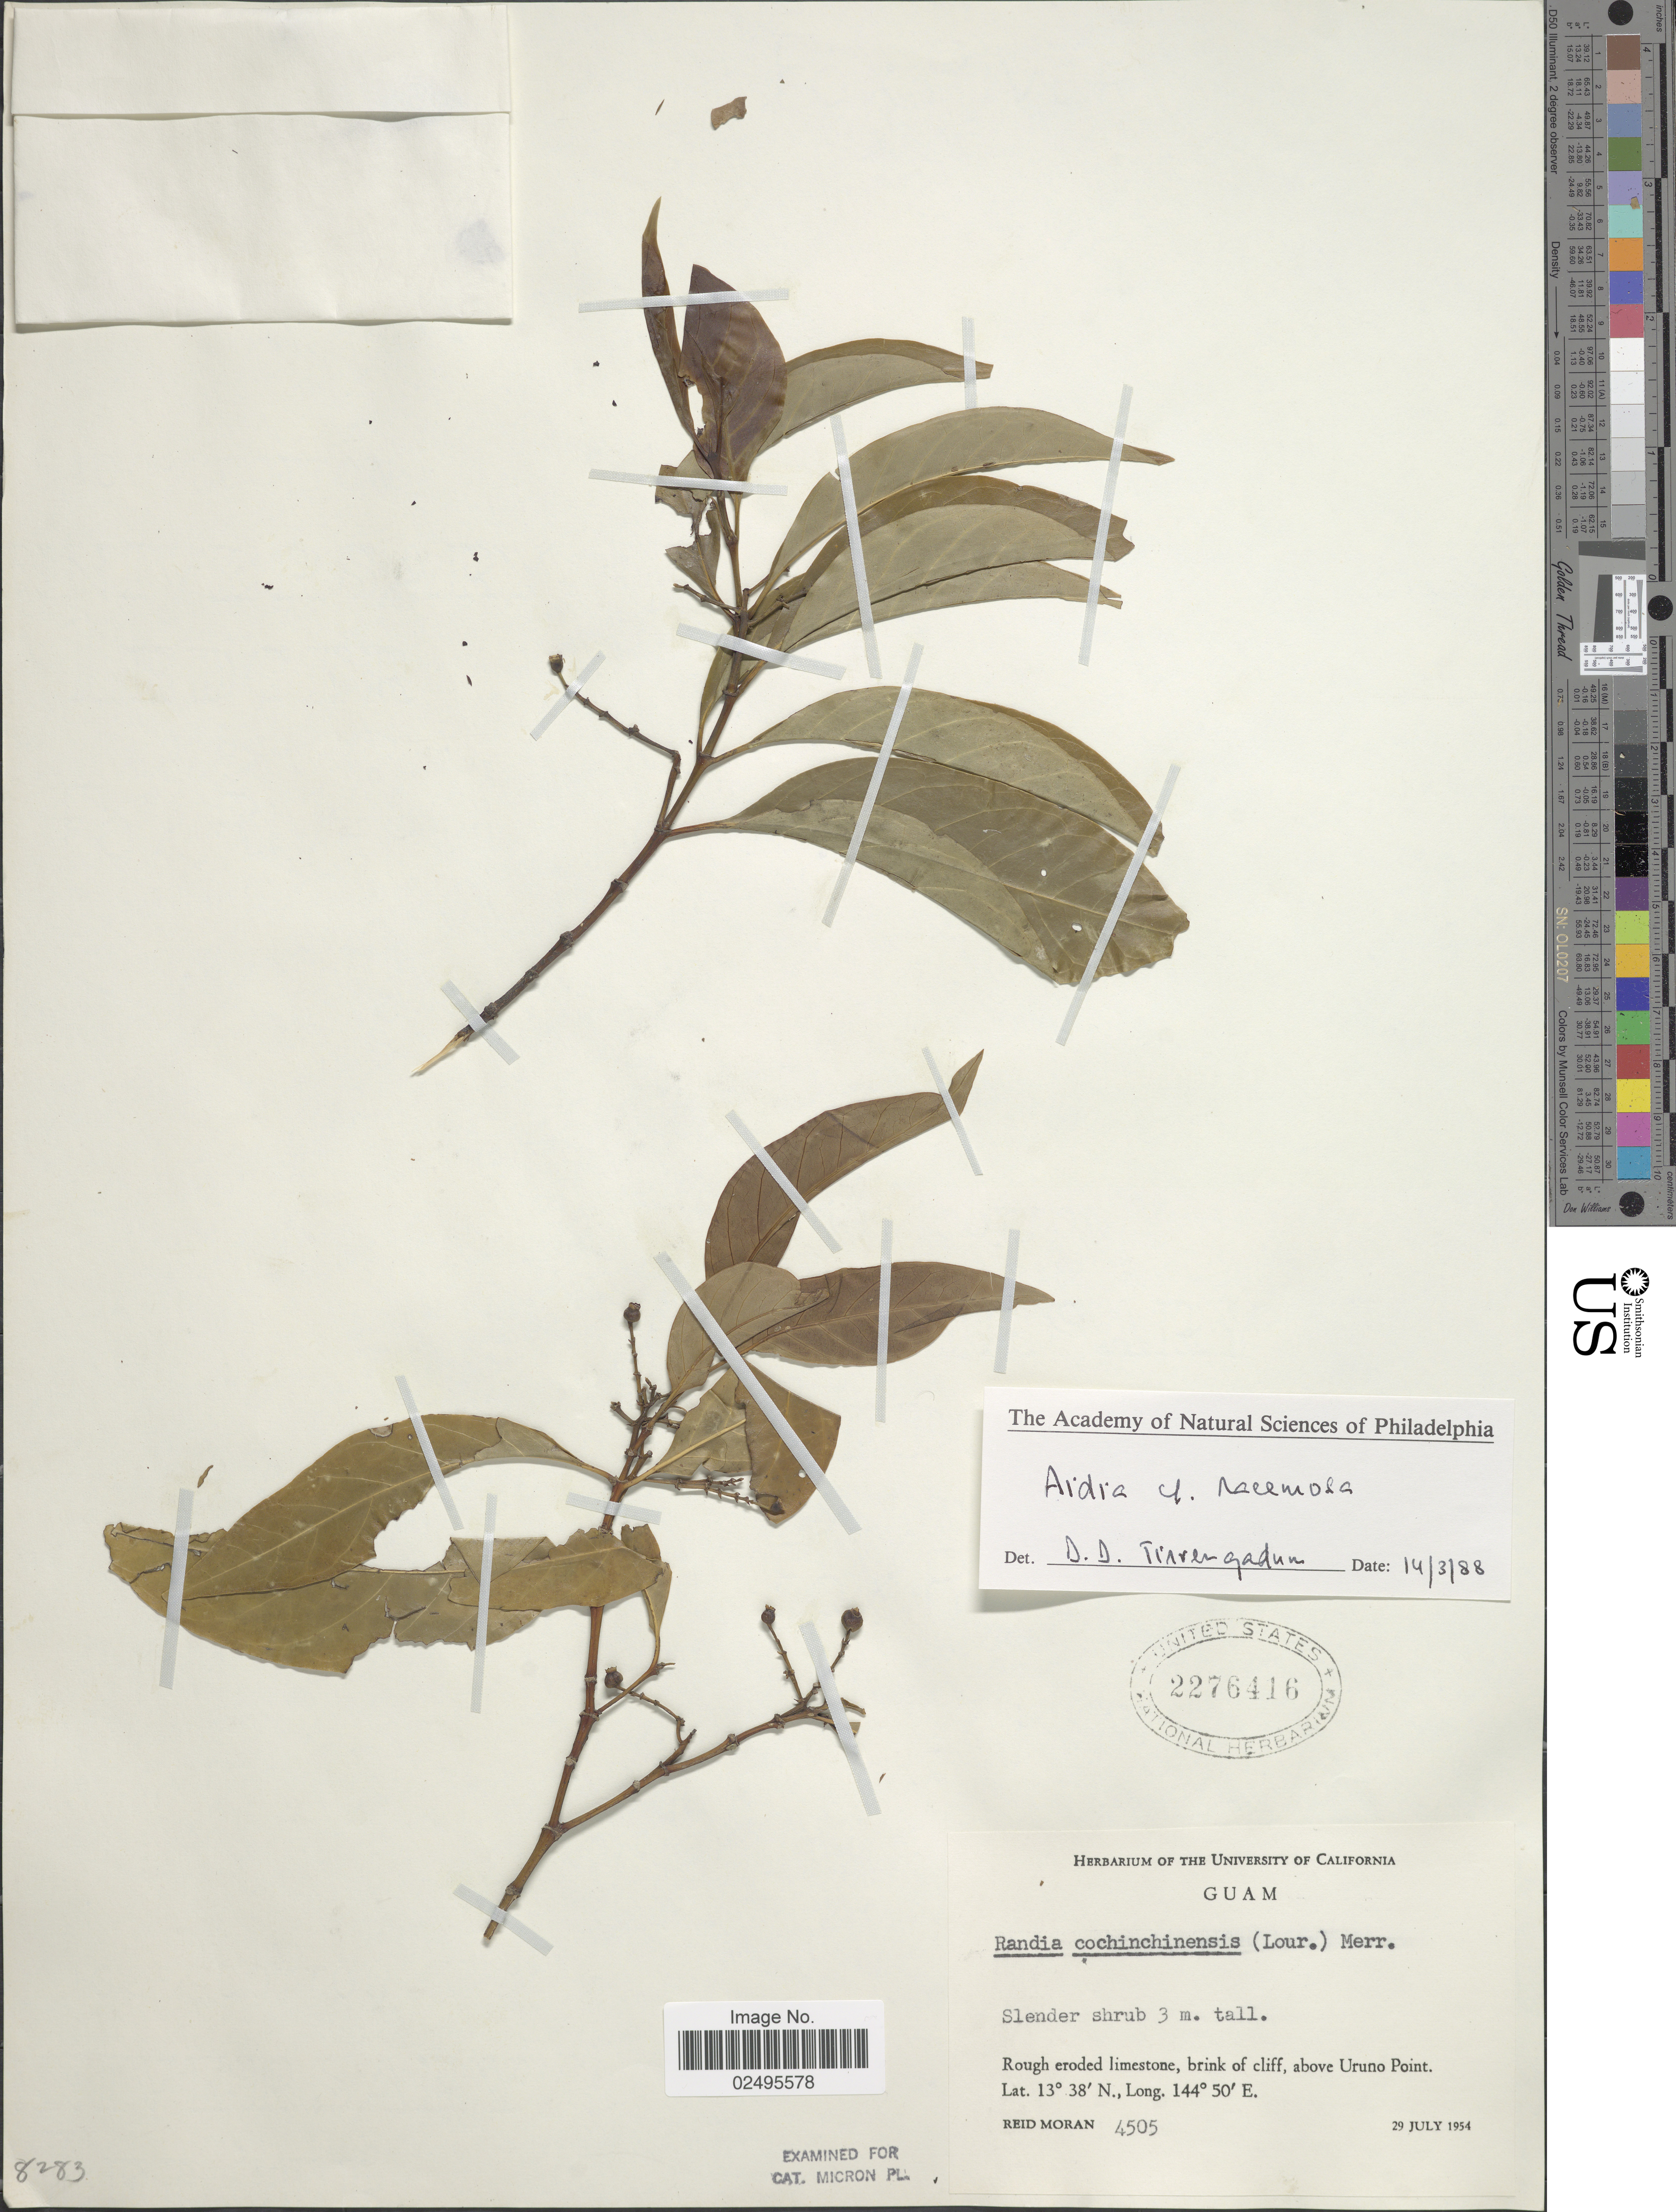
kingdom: Plantae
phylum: Tracheophyta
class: Magnoliopsida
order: Gentianales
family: Rubiaceae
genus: Aidia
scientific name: Aidia graeffei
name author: (Reinecke) Tirveng.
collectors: R. V. Moran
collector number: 4505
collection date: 1954-09-29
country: Guam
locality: Rough eroded limestone, brink of cliff, above Uruno Point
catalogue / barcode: US 2276416